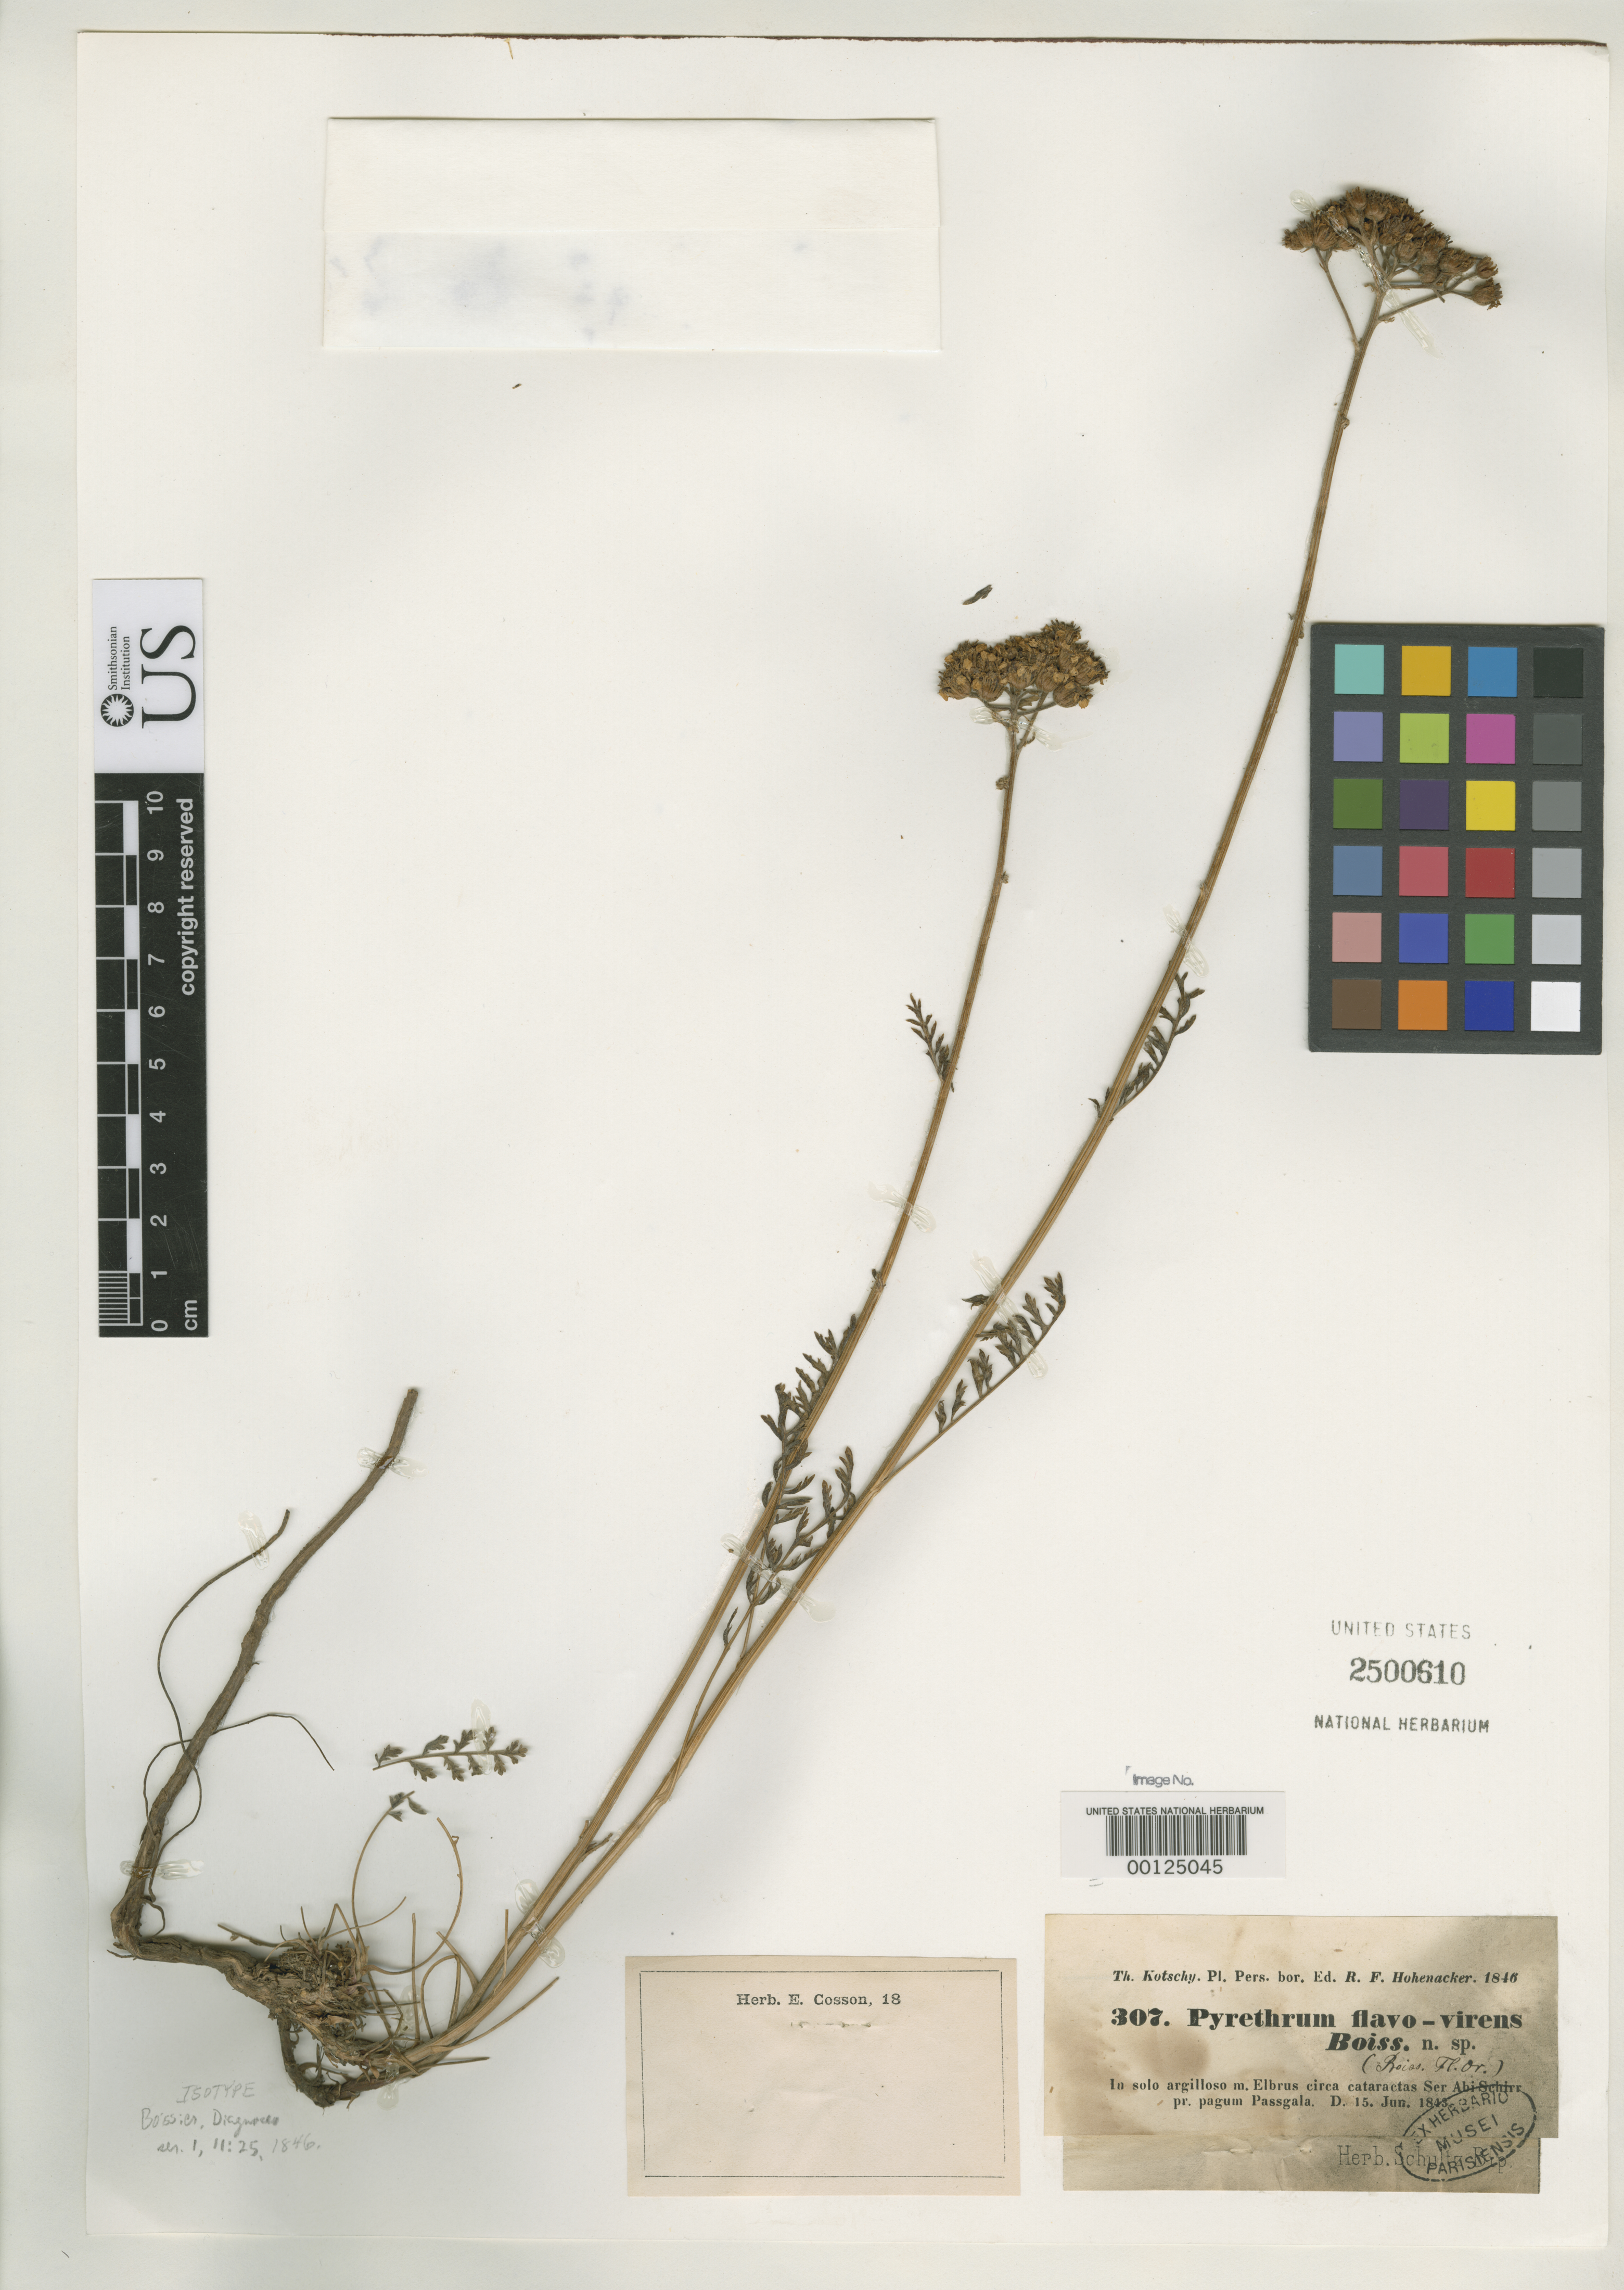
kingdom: Plantae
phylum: Tracheophyta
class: Magnoliopsida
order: Asterales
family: Asteraceae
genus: Pyrethrum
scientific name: Pyrethrum flavo-virens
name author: Boiss.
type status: Isotype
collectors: K. G. Kotschy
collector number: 307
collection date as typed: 15 Jun 1843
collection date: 1843-06-15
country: Iran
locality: Elbrus (Mountains), Ser ab Persia.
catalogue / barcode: US 2500610